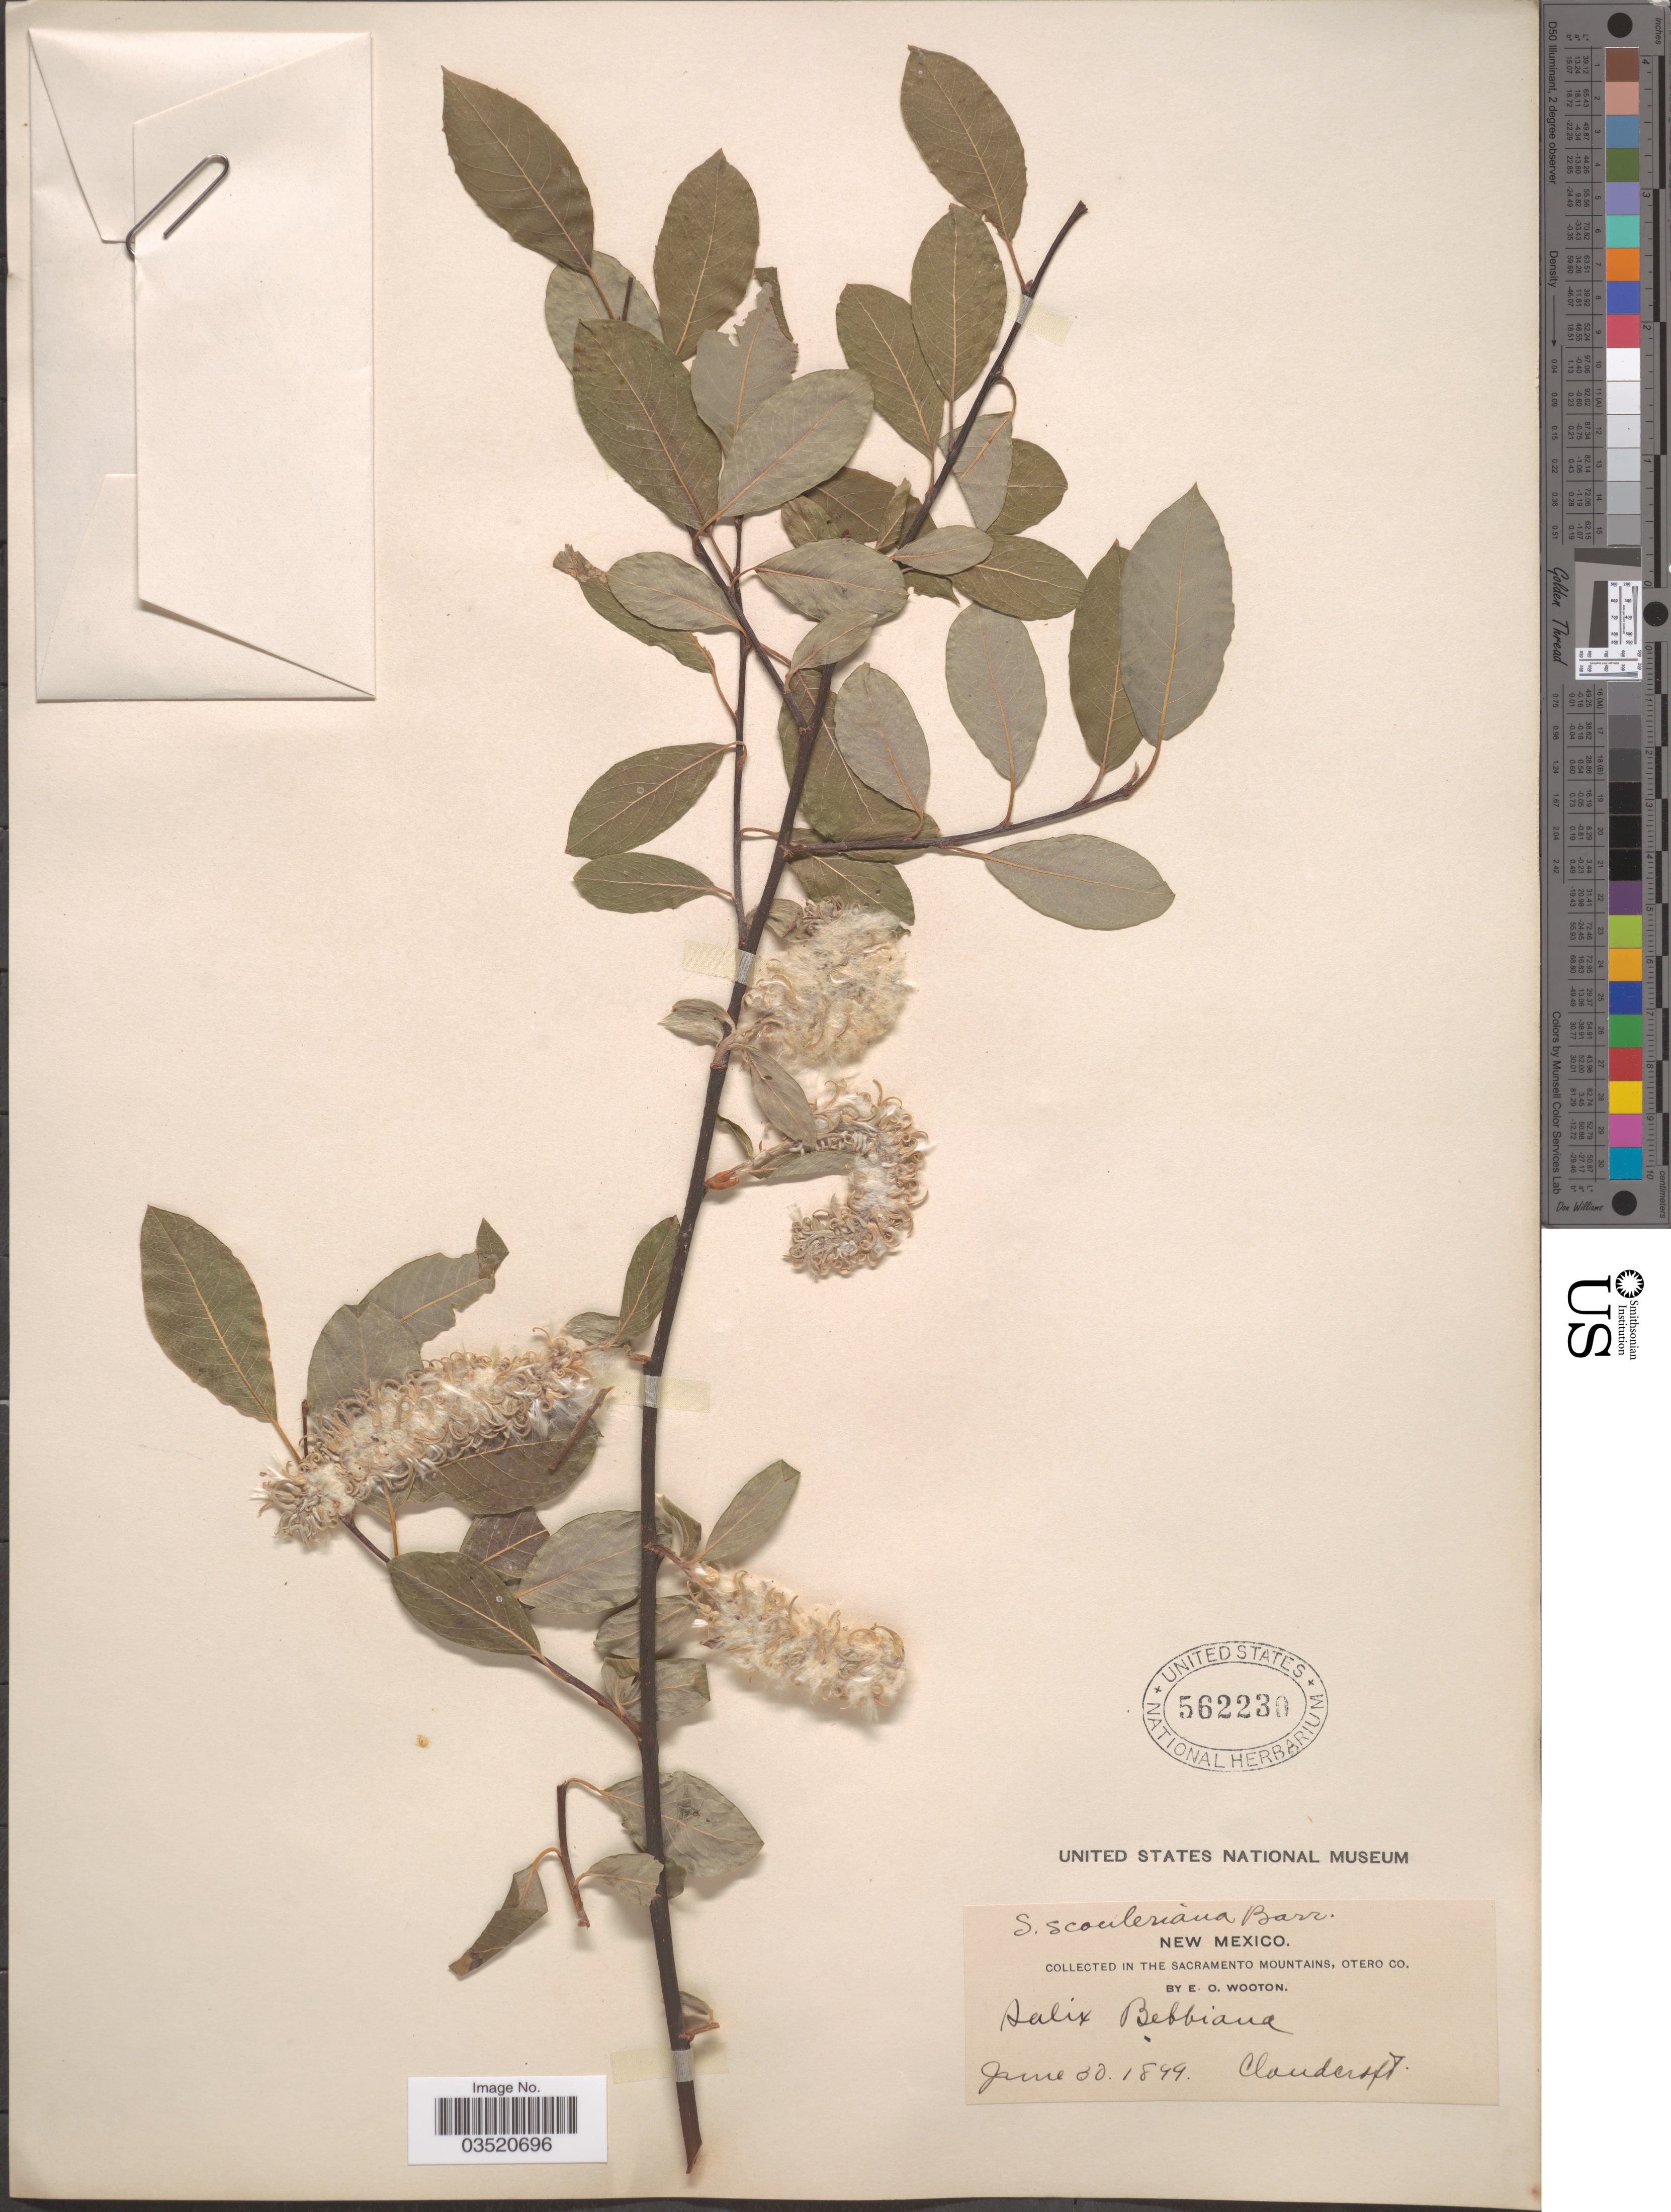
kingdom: Plantae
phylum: Tracheophyta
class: Magnoliopsida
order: Malpighiales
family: Salicaceae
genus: Salix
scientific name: Salix scouleriana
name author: Barratt ex Hook.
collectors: E. O. Wooton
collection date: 1899-06-30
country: United States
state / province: New Mexico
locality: In the Sacramento Mountains, Otero Co. Cloudcroft.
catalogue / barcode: US 562230